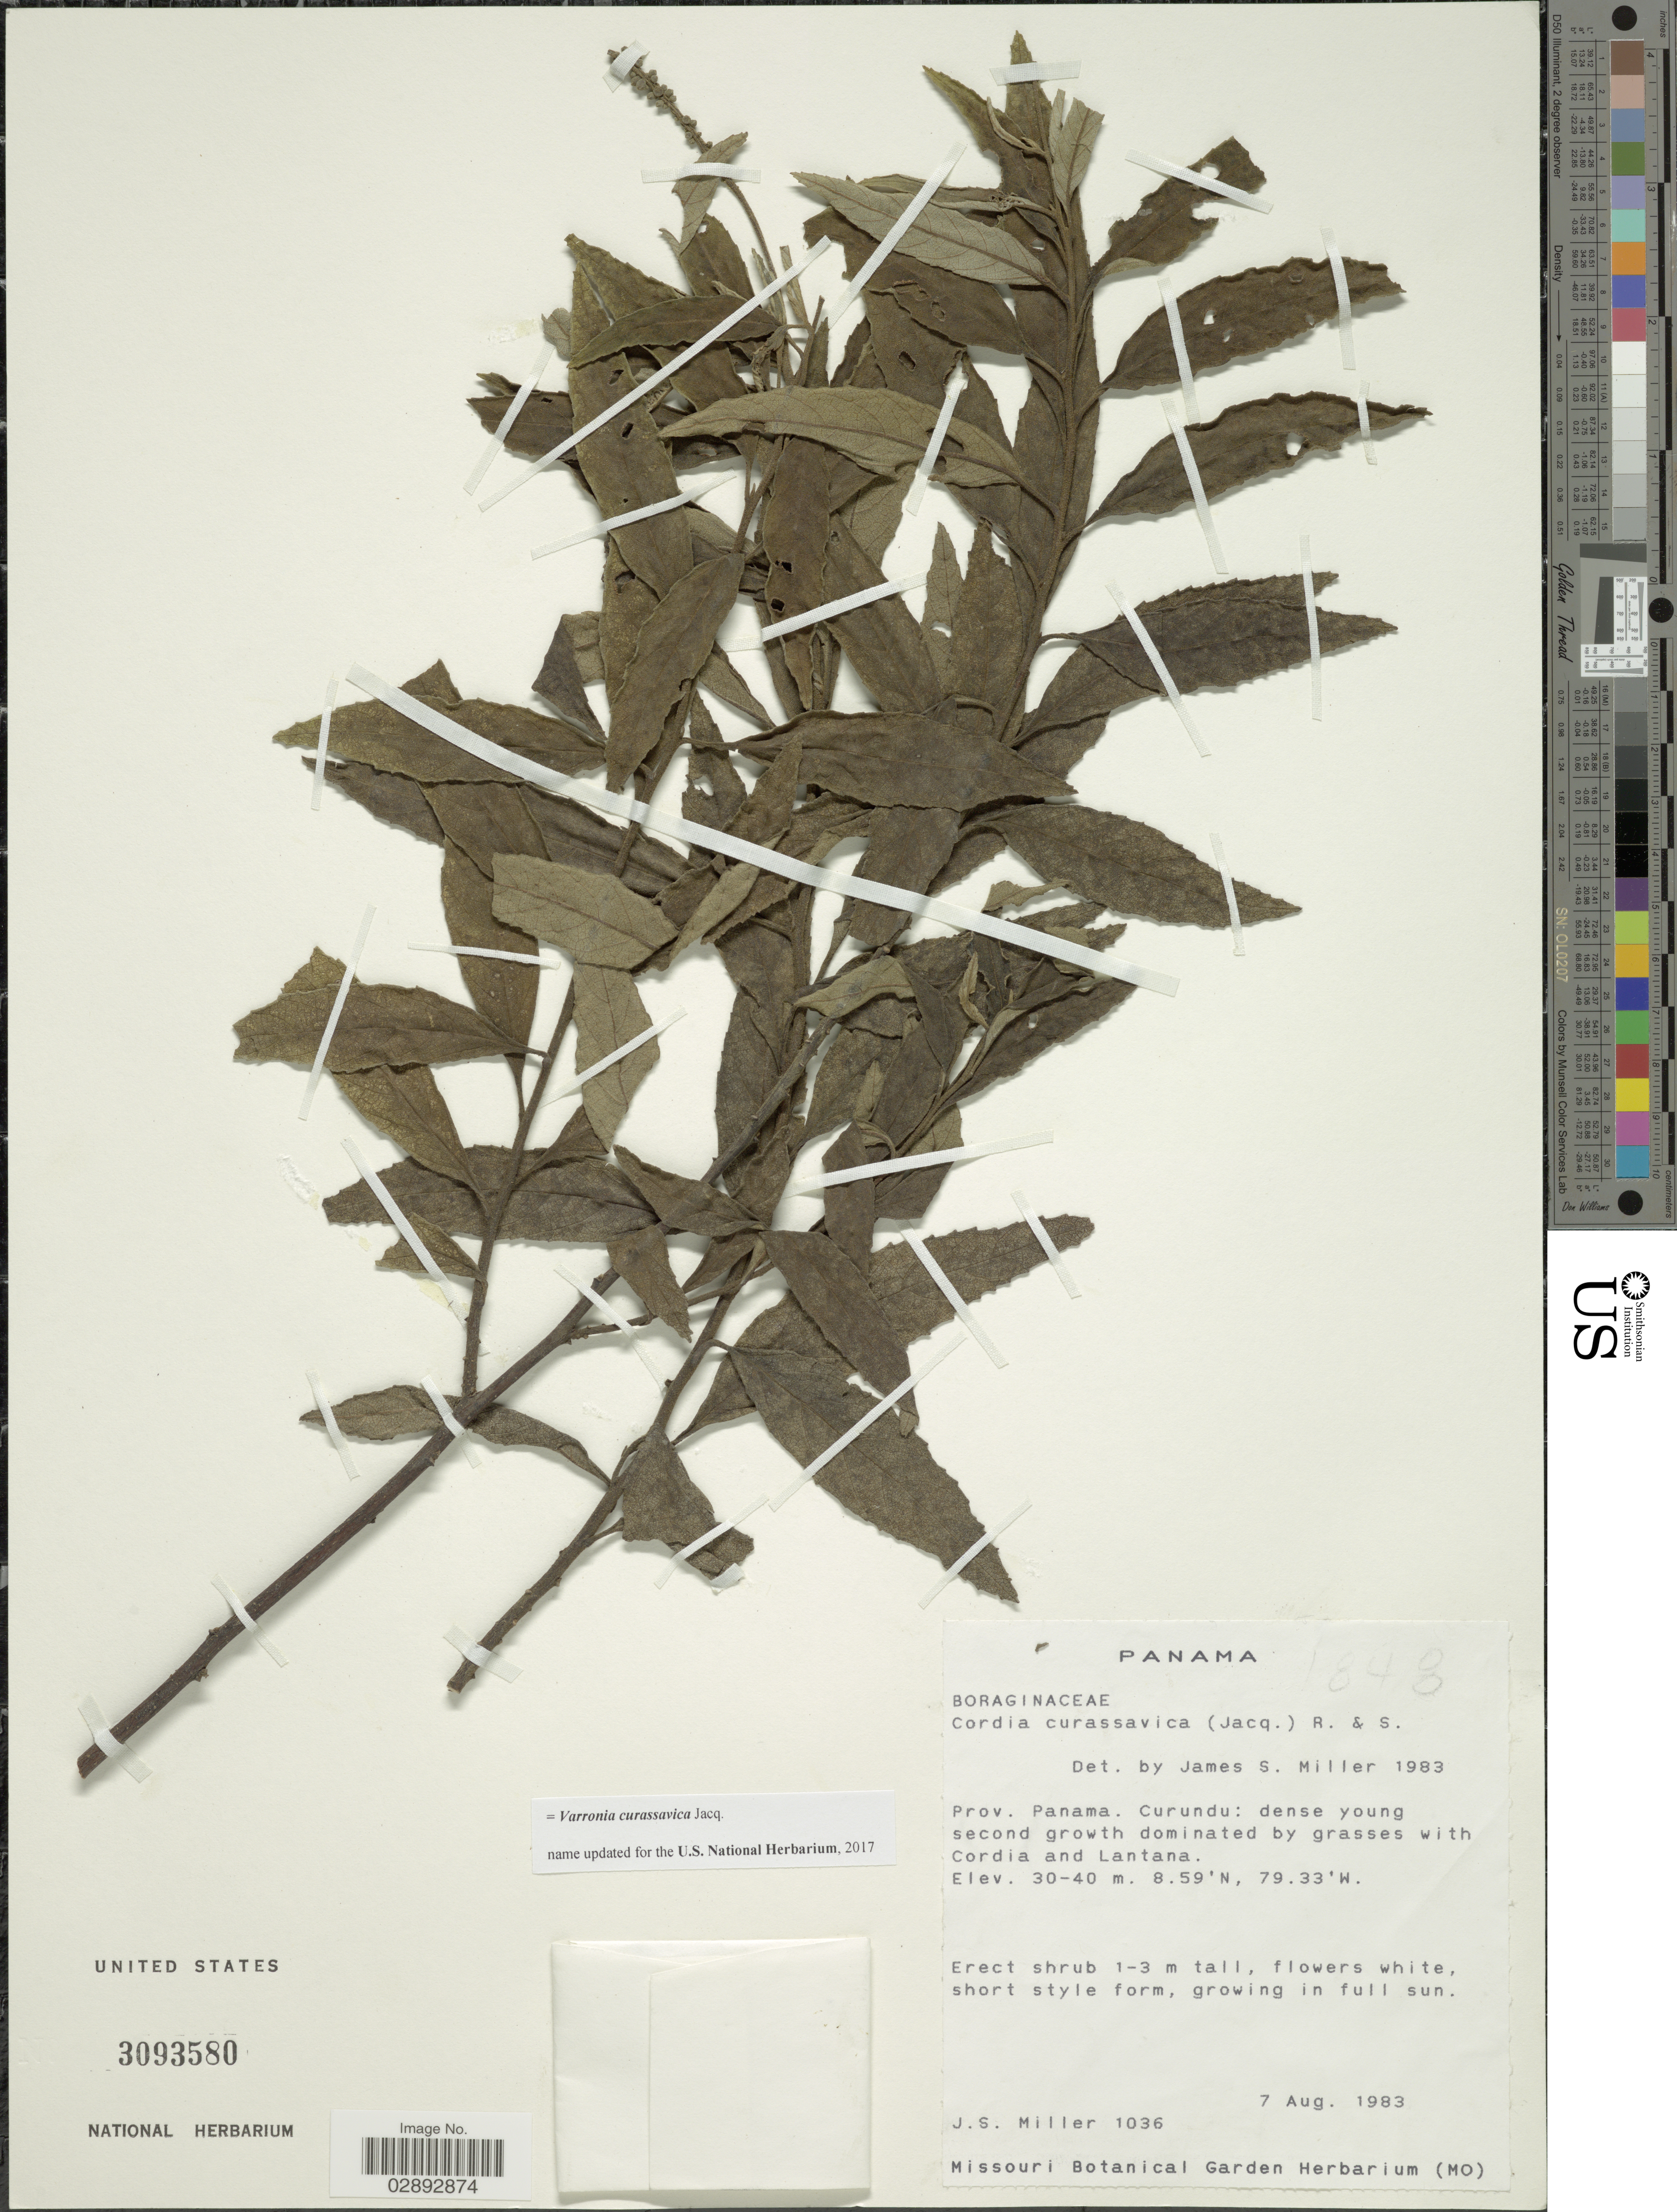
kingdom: Plantae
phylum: Tracheophyta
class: Magnoliopsida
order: Boraginales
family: Cordiaceae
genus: Varronia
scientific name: Varronia curassavica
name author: Jacq.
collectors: J. S. Miller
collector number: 1036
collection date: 1983-08-07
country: Panama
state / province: Panamá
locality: Prov. Panama. Curundu.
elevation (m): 30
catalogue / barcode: US 3093580